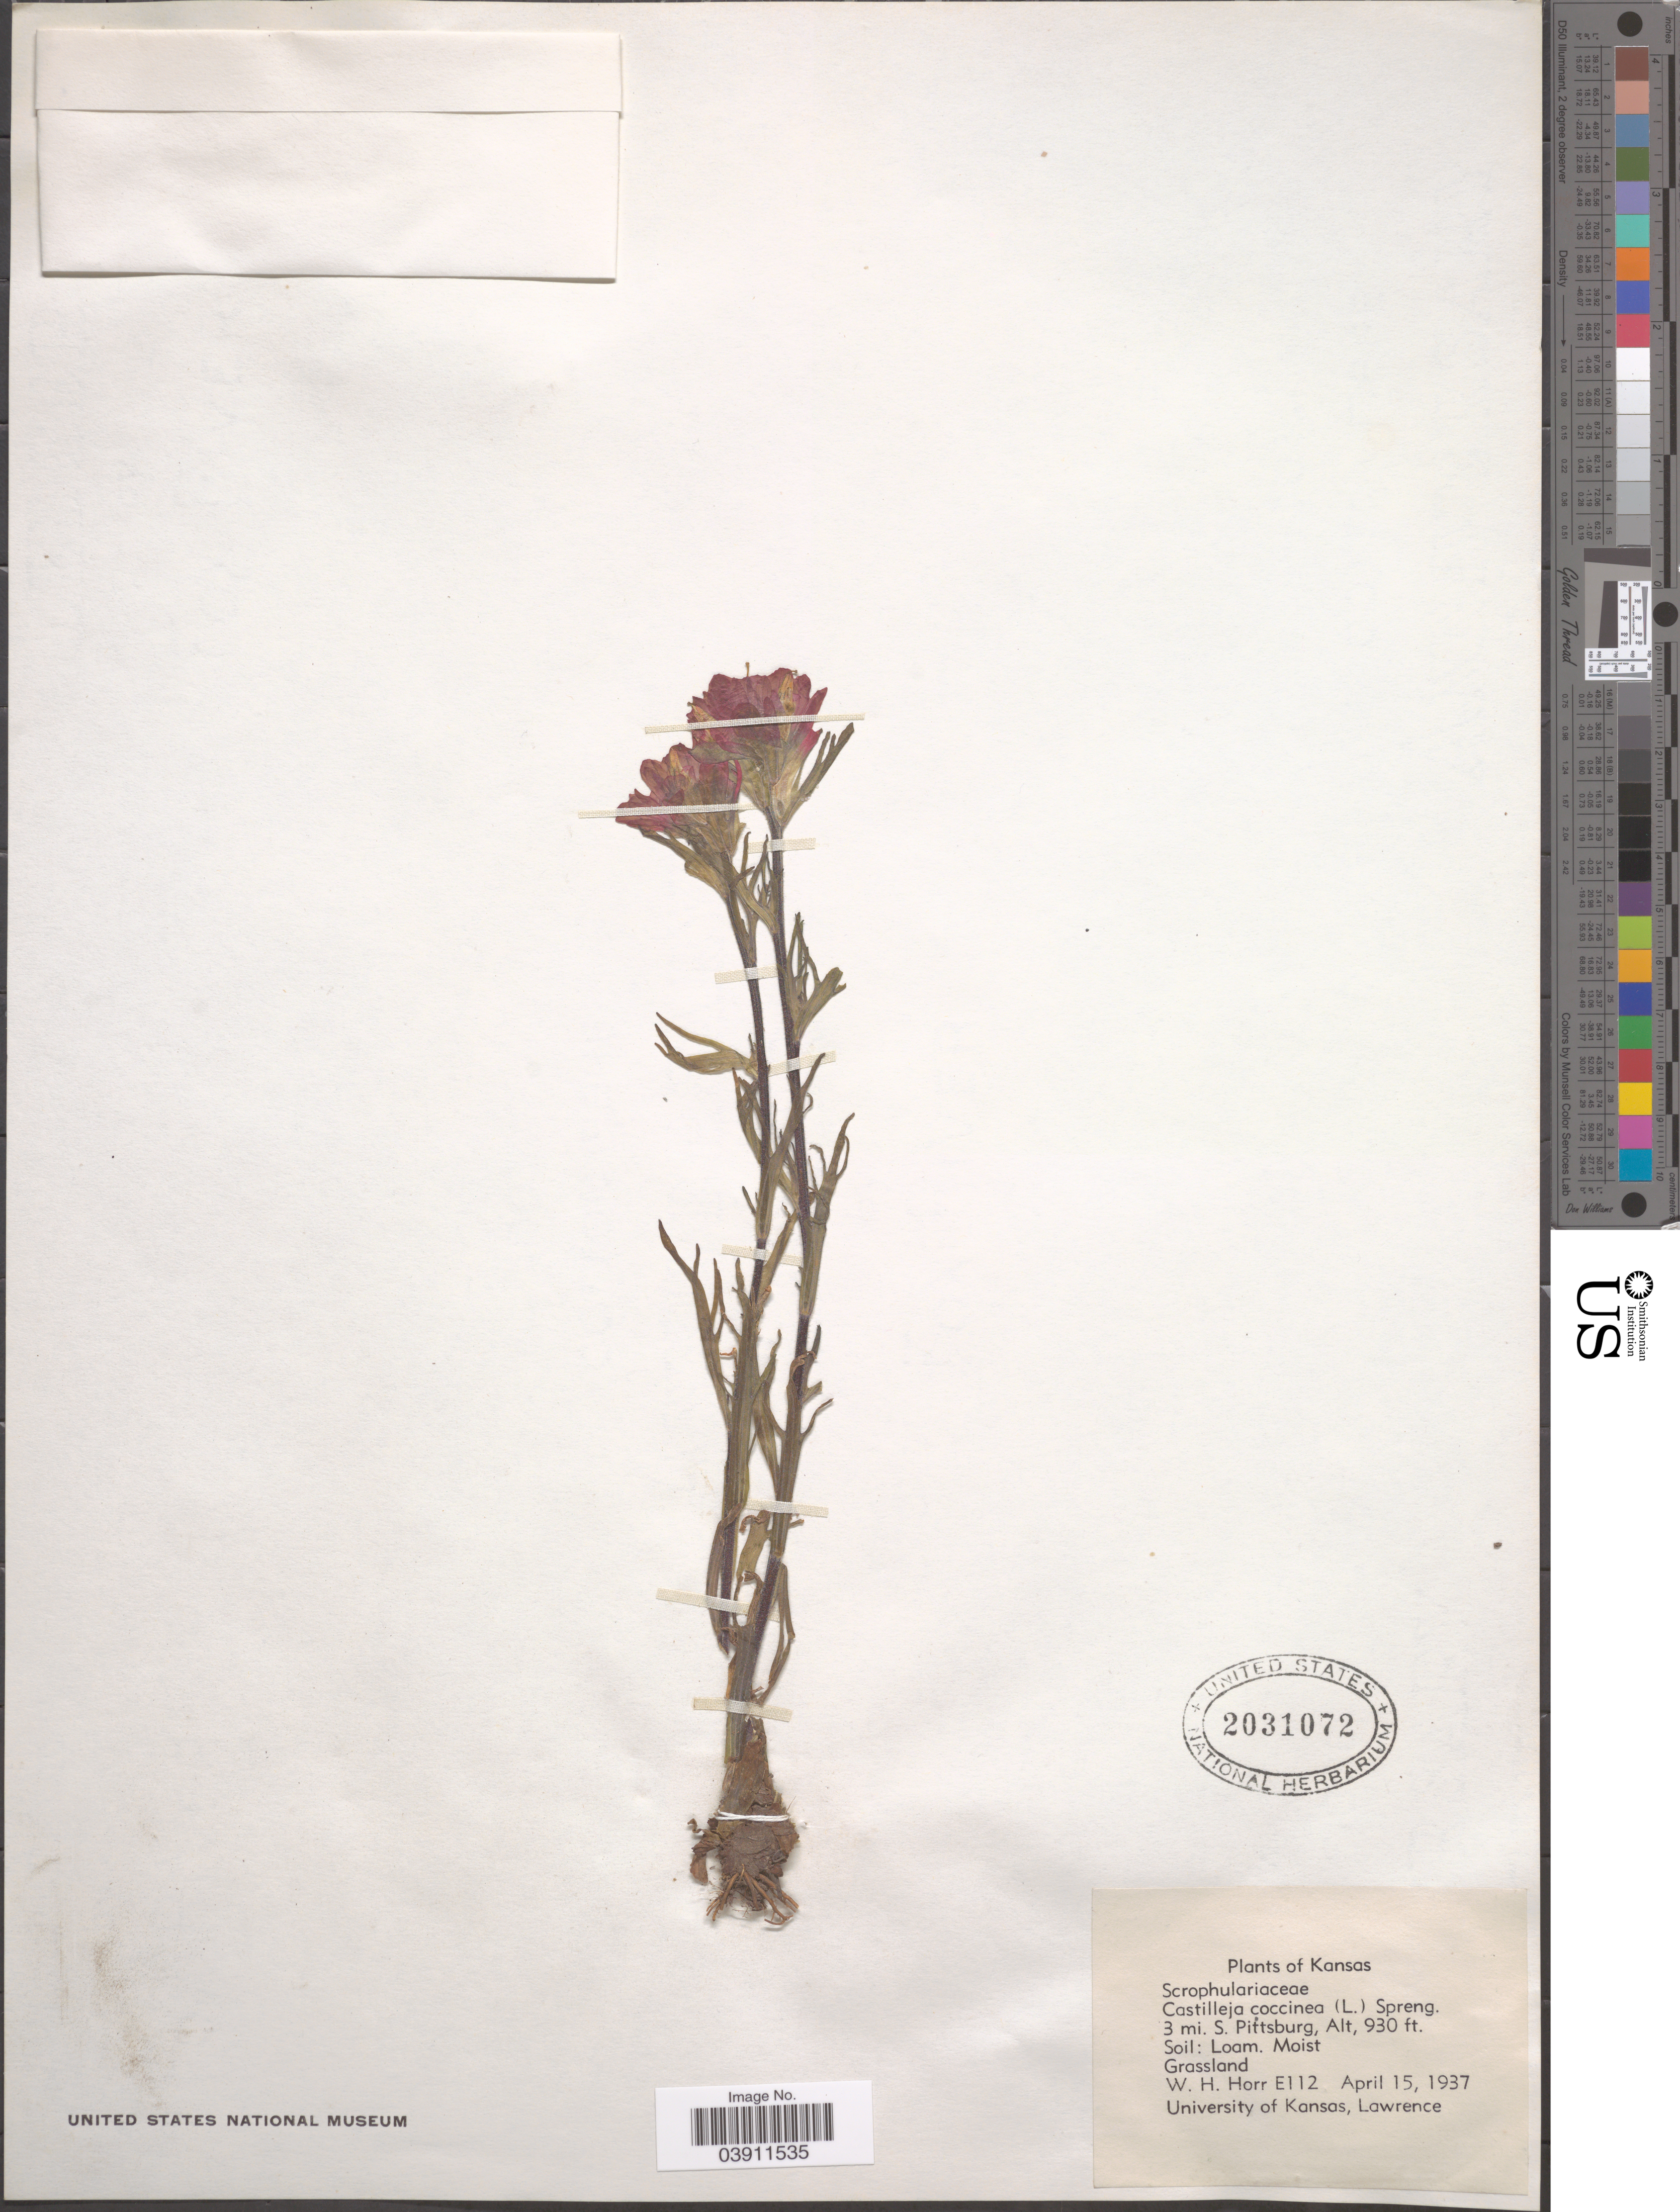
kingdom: Plantae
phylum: Tracheophyta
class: Magnoliopsida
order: Lamiales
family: Orobanchaceae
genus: Castilleja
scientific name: Castilleja coccinea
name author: (L.) Spreng.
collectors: W. H. Horr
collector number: E112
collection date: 1937-04-15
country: United States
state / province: Kansas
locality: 3 mi. S. Pittsburg.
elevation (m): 283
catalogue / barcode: US 2031072